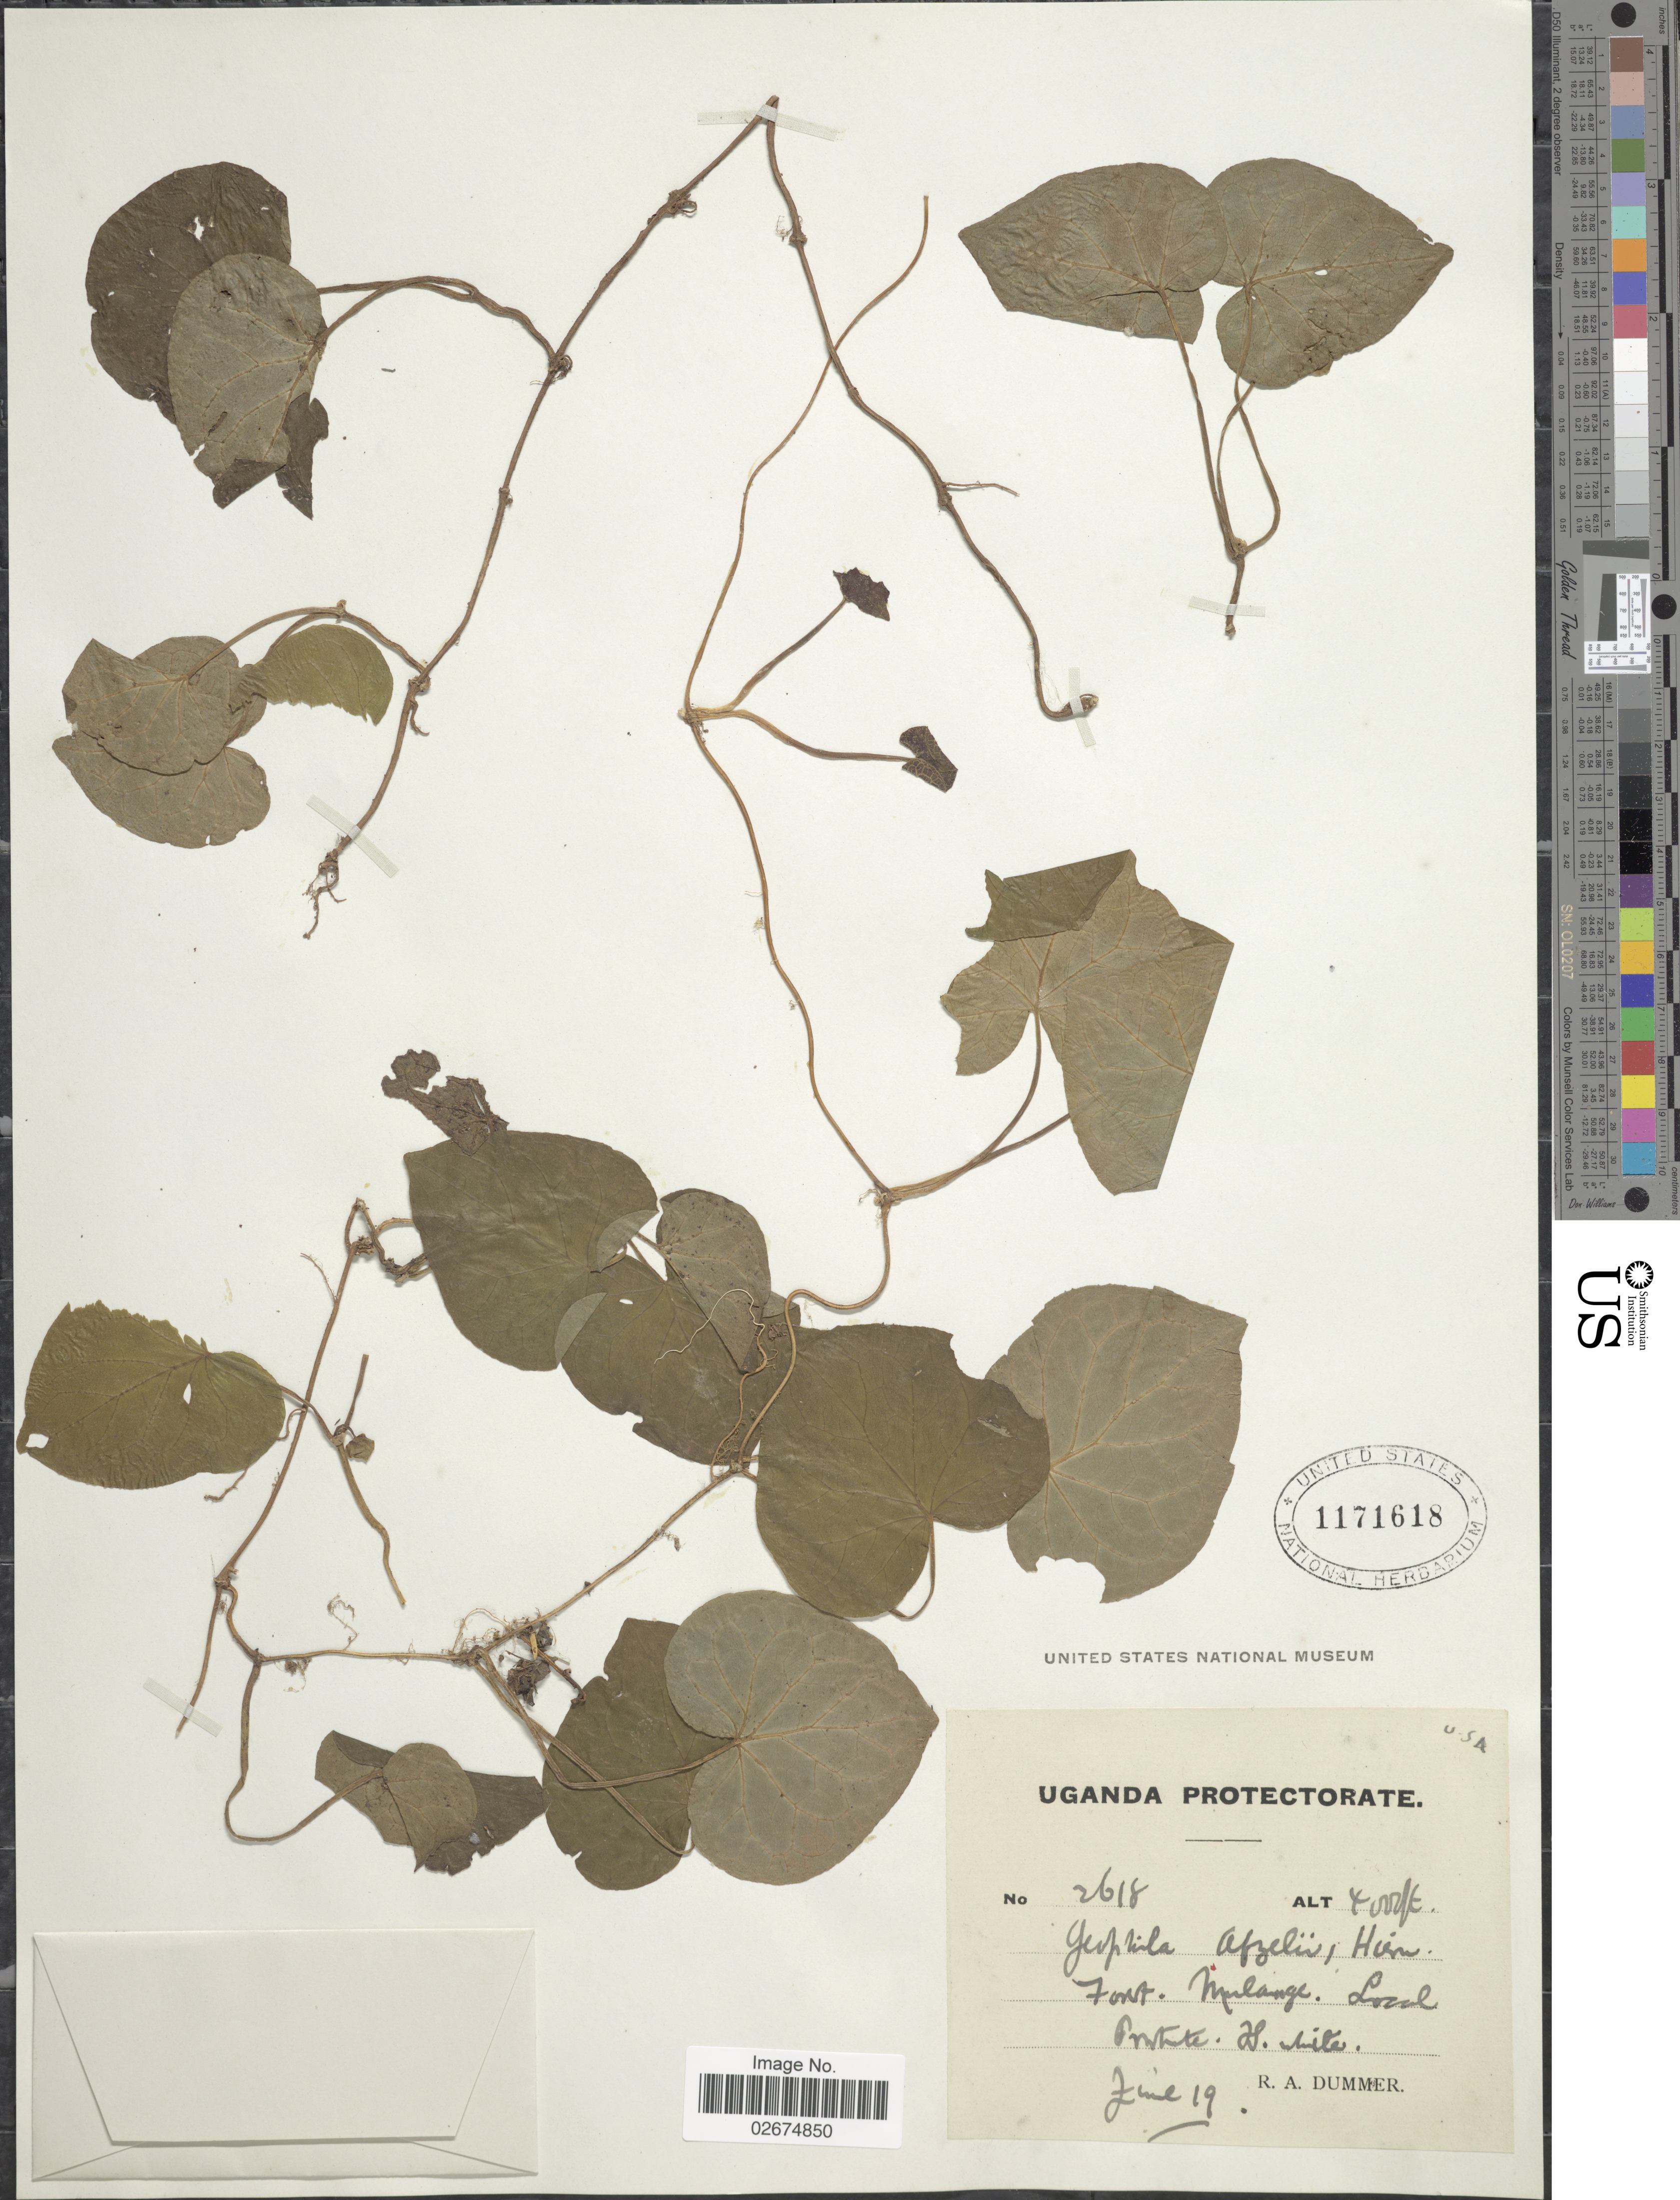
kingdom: Plantae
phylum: Tracheophyta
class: Magnoliopsida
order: Gentianales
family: Rubiaceae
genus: Geophila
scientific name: Geophila afzelii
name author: Hiern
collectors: R. A. Dümmer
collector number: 2618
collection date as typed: Transcribed d/m/y: /6/19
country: Uganda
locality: Uganda Protectorate. Mulange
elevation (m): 1219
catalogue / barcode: US 1171618